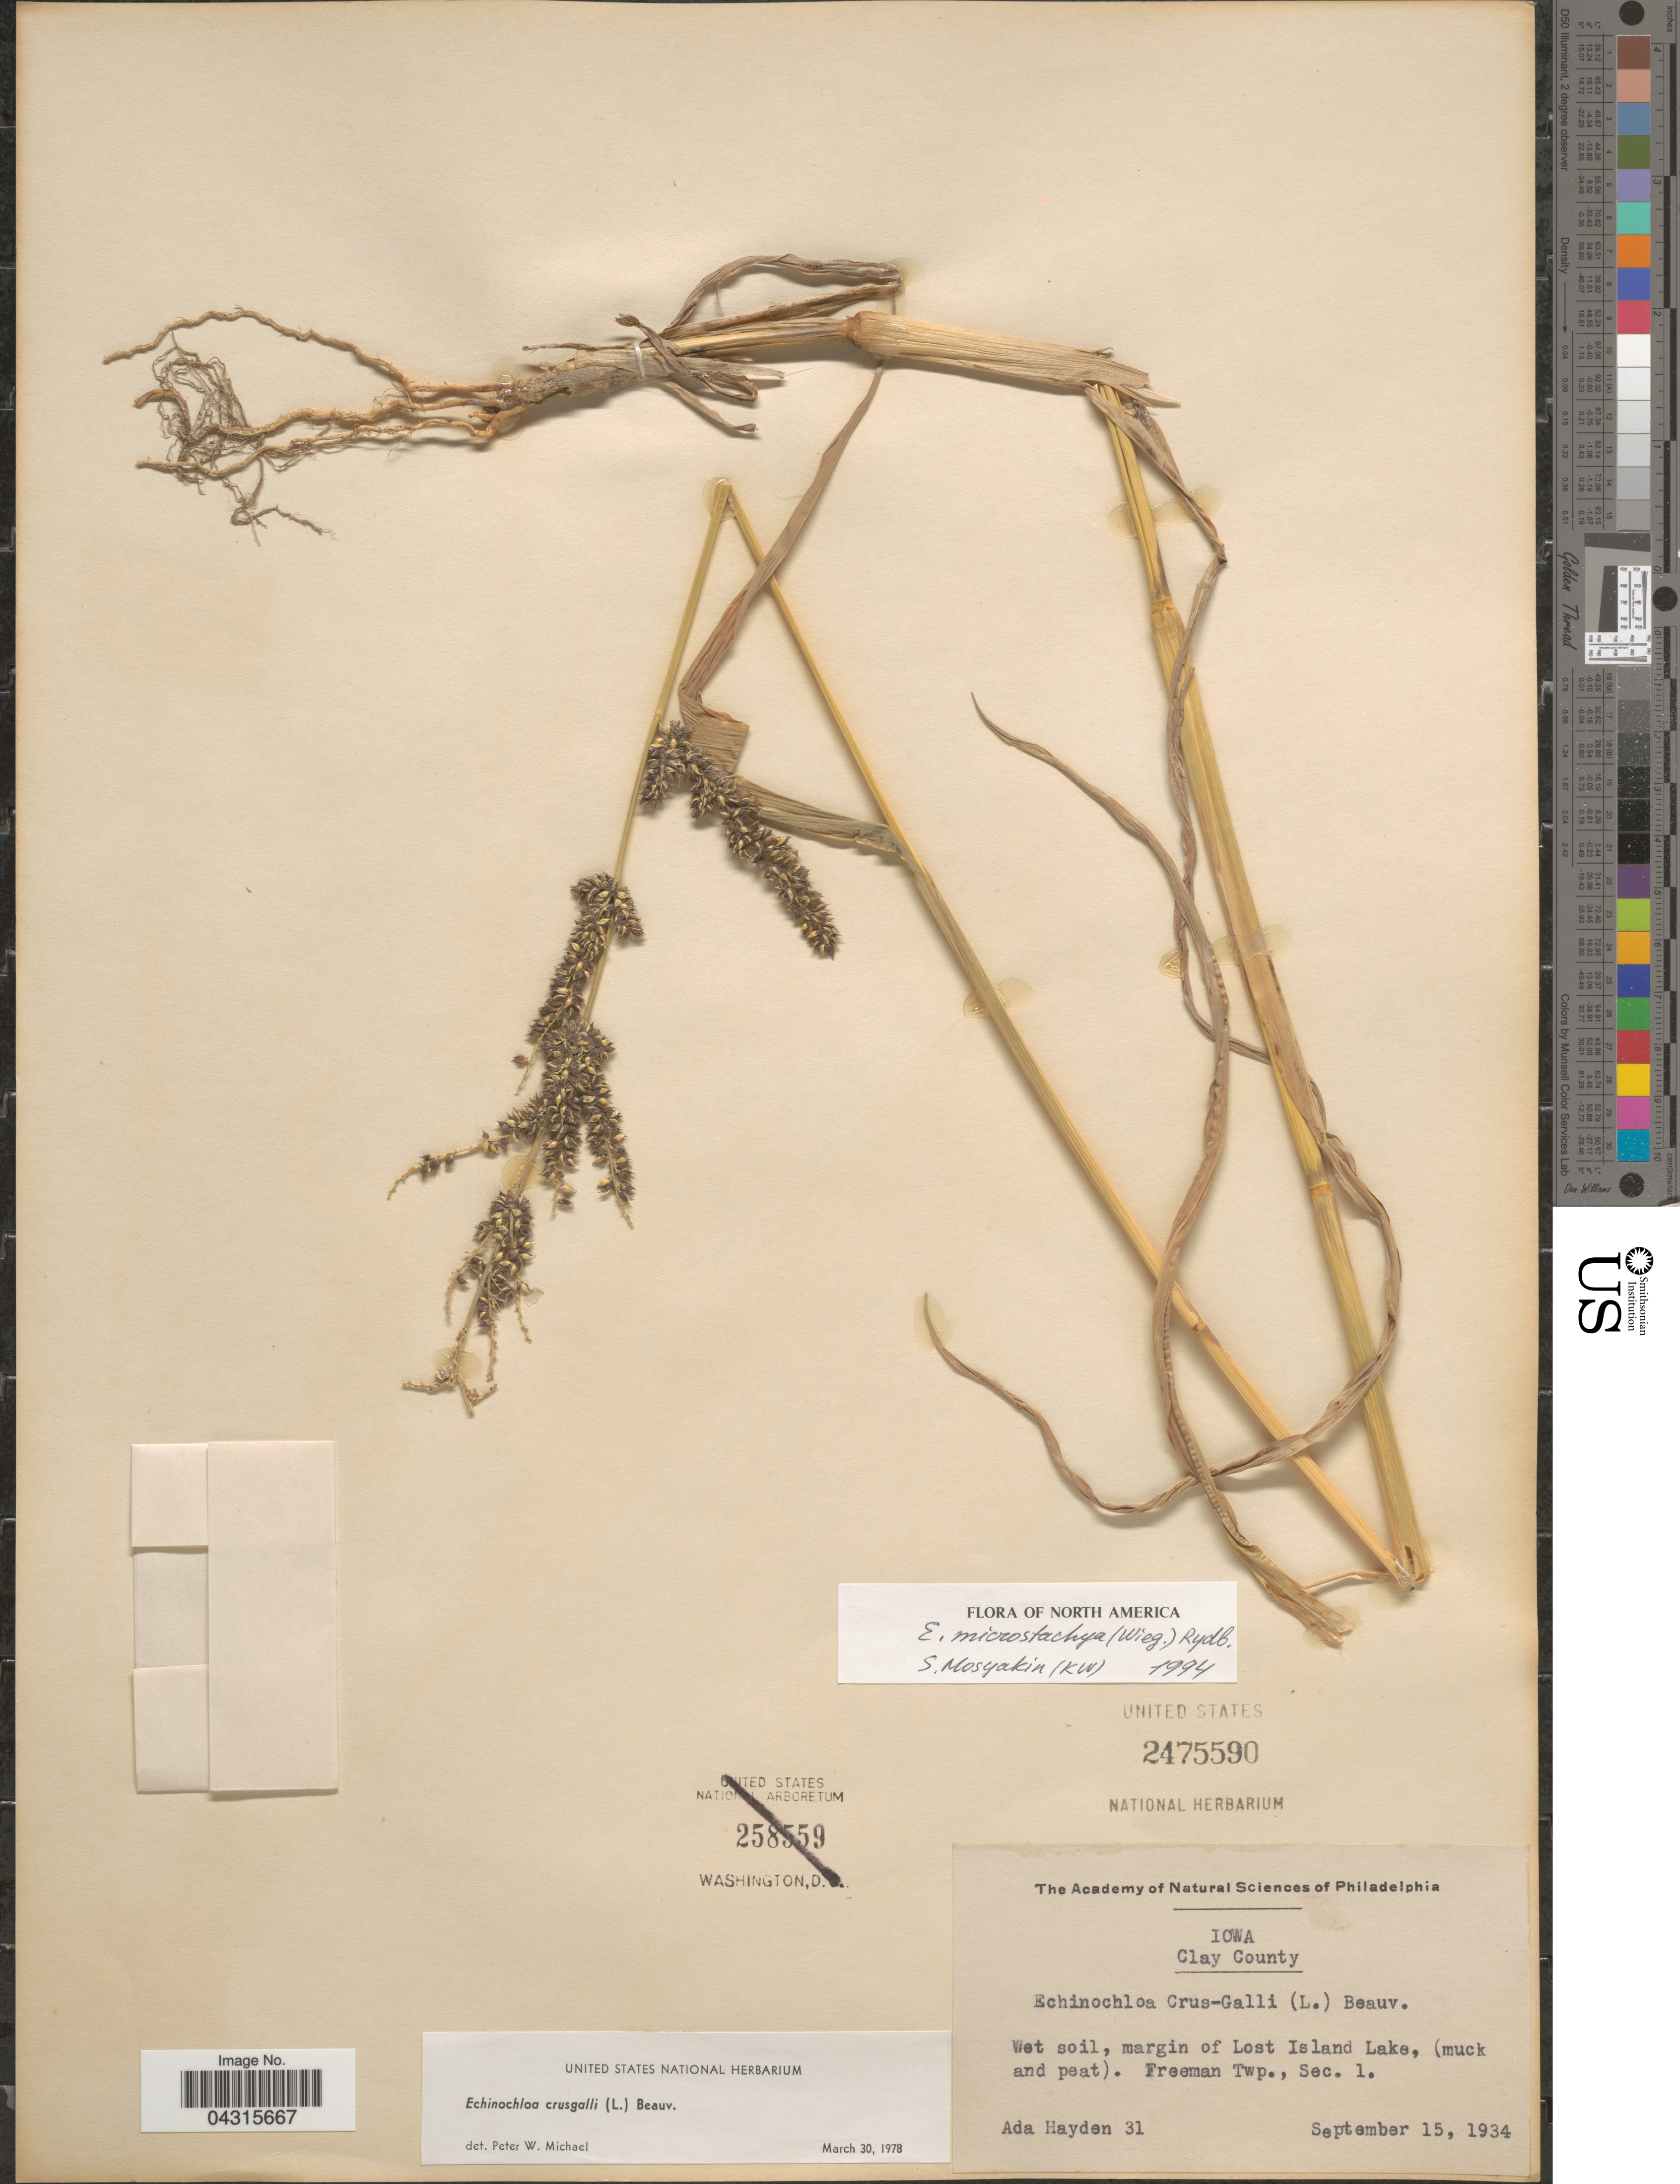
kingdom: Plantae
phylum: Tracheophyta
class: Liliopsida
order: Poales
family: Poaceae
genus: Echinochloa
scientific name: Echinochloa muricata var. microstachya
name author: Wiegand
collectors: Ada Hayden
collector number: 31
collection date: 1934-09-15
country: United States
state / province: Iowa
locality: Clay County. Wet soil, margin of Lost Island Lake, (muck and peat). Freeman Twp., Sec. 1.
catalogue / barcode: US 2475590